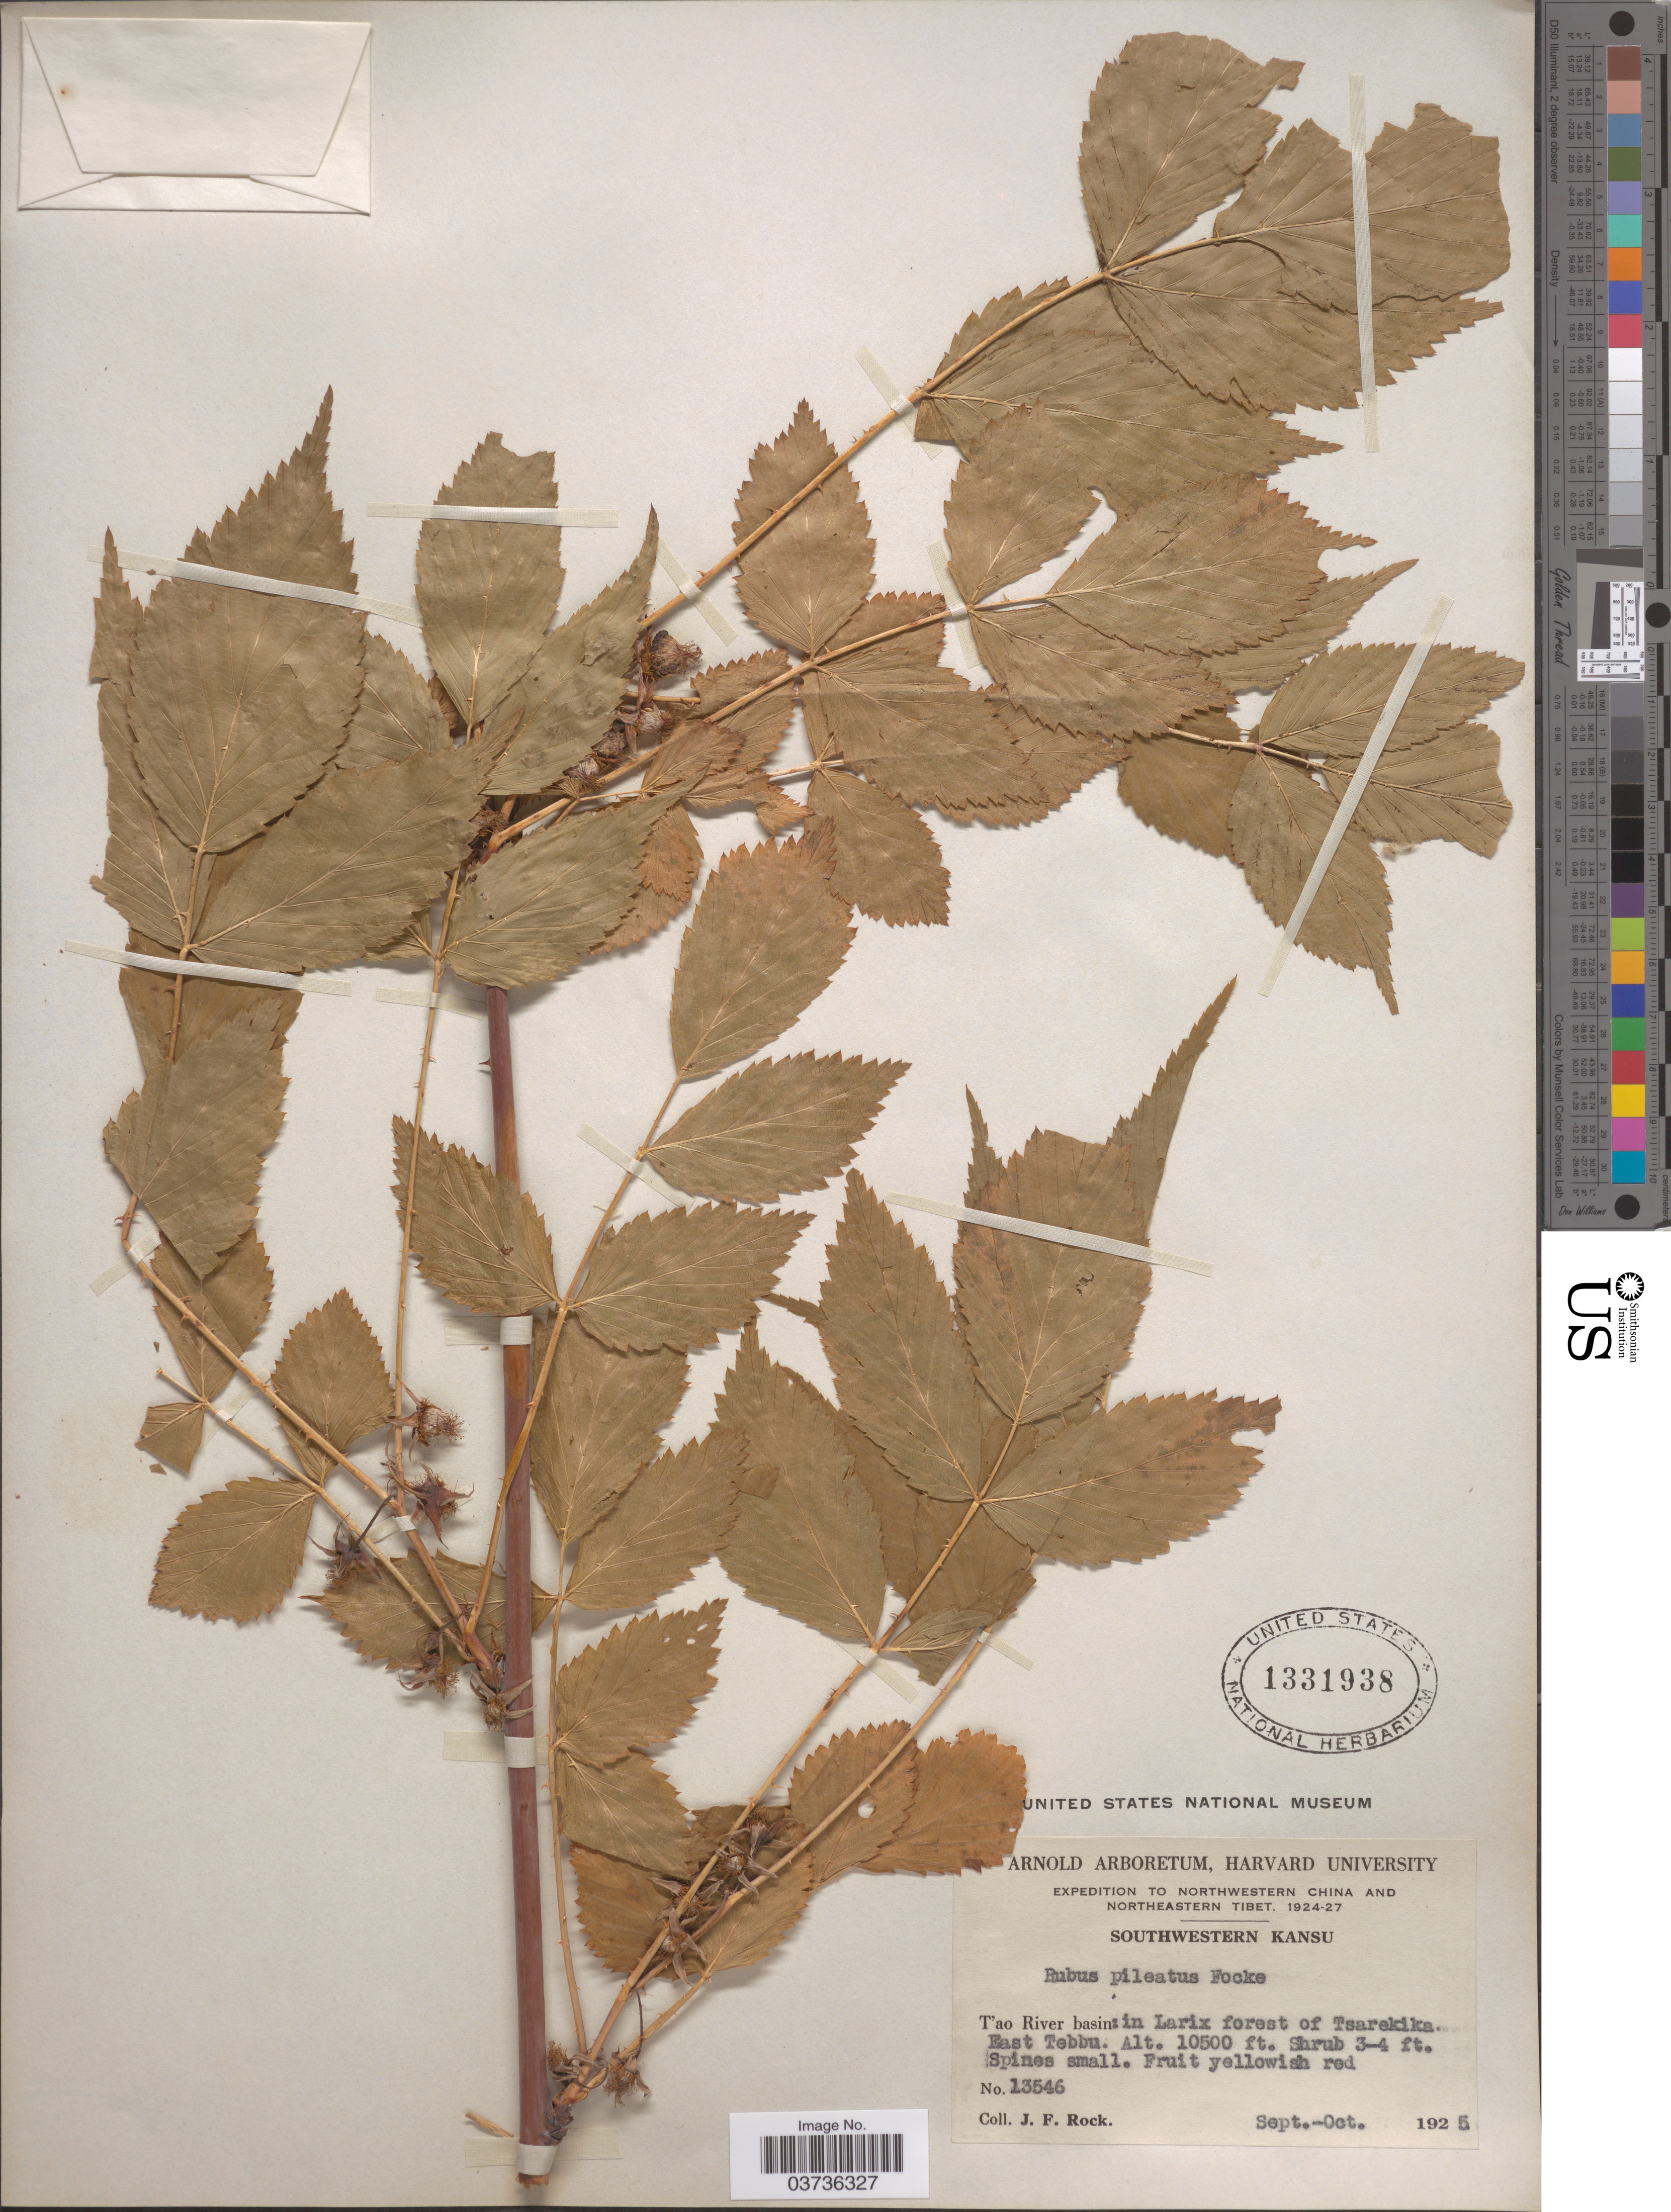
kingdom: Plantae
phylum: Tracheophyta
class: Magnoliopsida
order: Rosales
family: Rosaceae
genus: Rubus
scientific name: Rubus pileatus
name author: Focke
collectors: J. Rock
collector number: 13546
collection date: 1925-09/1925-10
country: China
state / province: Gansu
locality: Northwestern China. Southwestern Kansu. T'ao River basin: in Larix forest of Tsarekika. East Tebbu.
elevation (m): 3200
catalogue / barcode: US 1331938